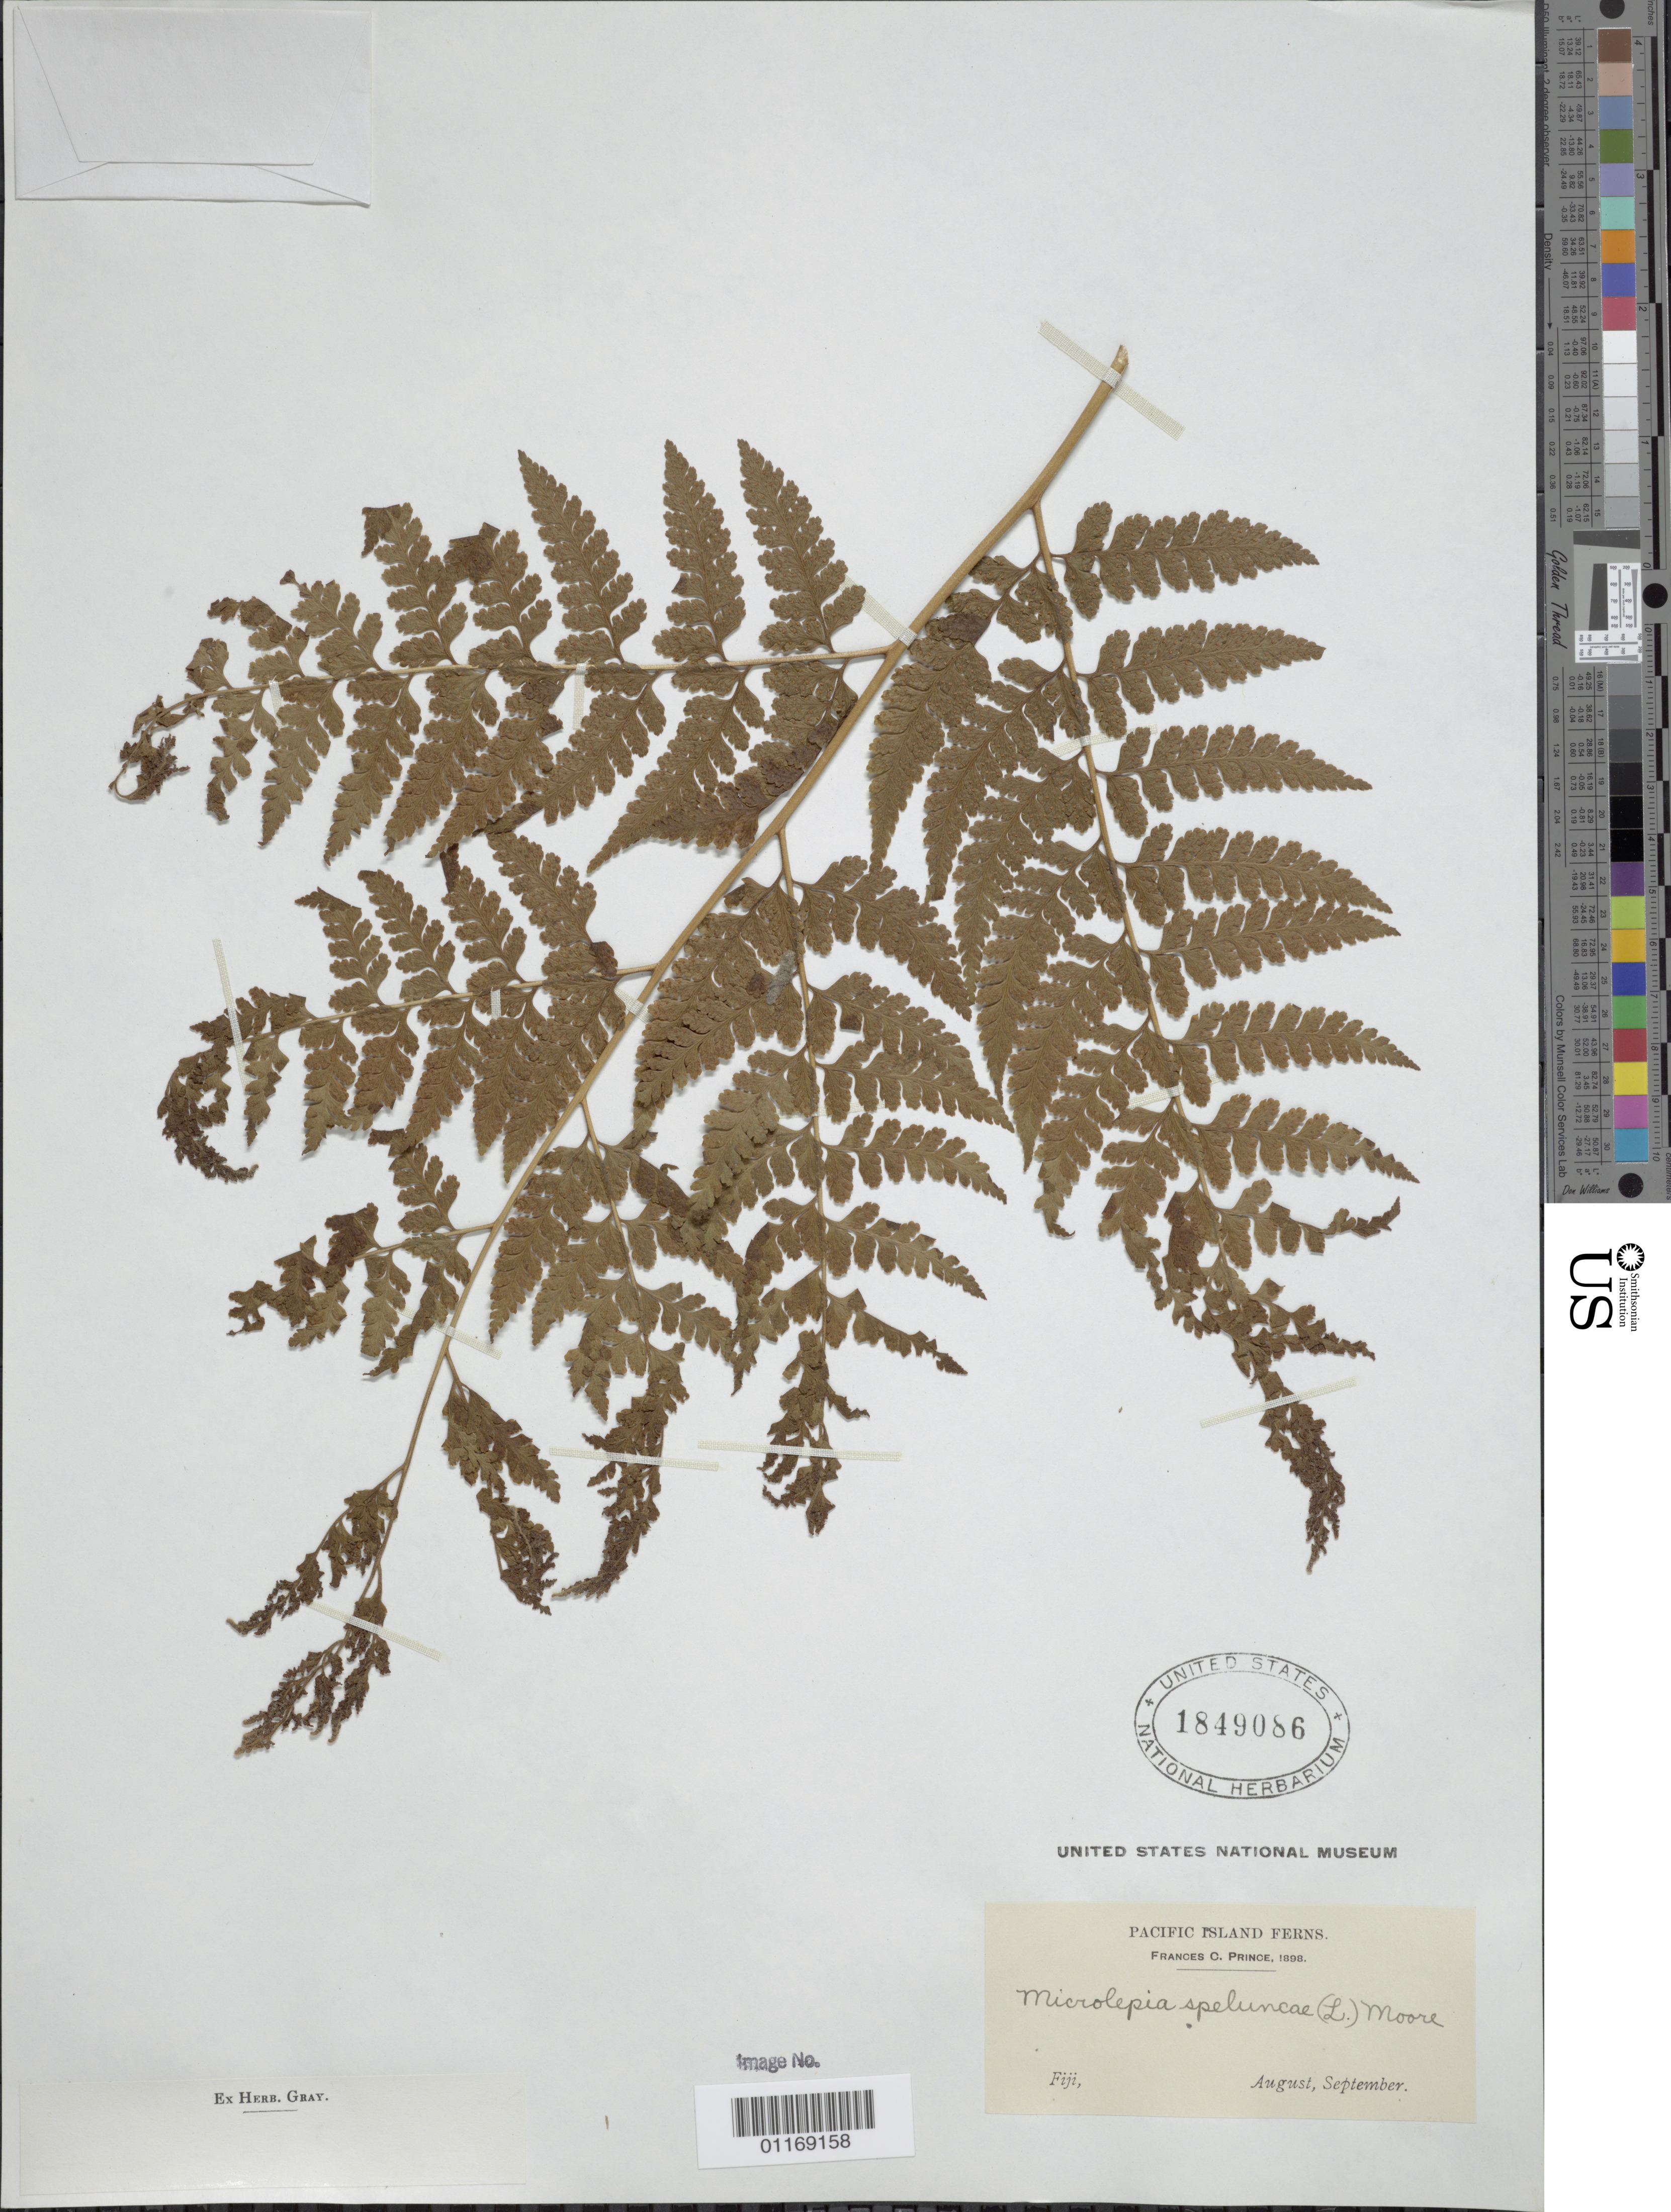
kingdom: Plantae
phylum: Tracheophyta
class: Polypodiopsida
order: Polypodiales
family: Dennstaedtiaceae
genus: Microlepia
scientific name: Microlepia speluncae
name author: (L.) T. Moore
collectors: F. Prince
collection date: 1898-08/1898-09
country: Fiji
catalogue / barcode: US 1849086